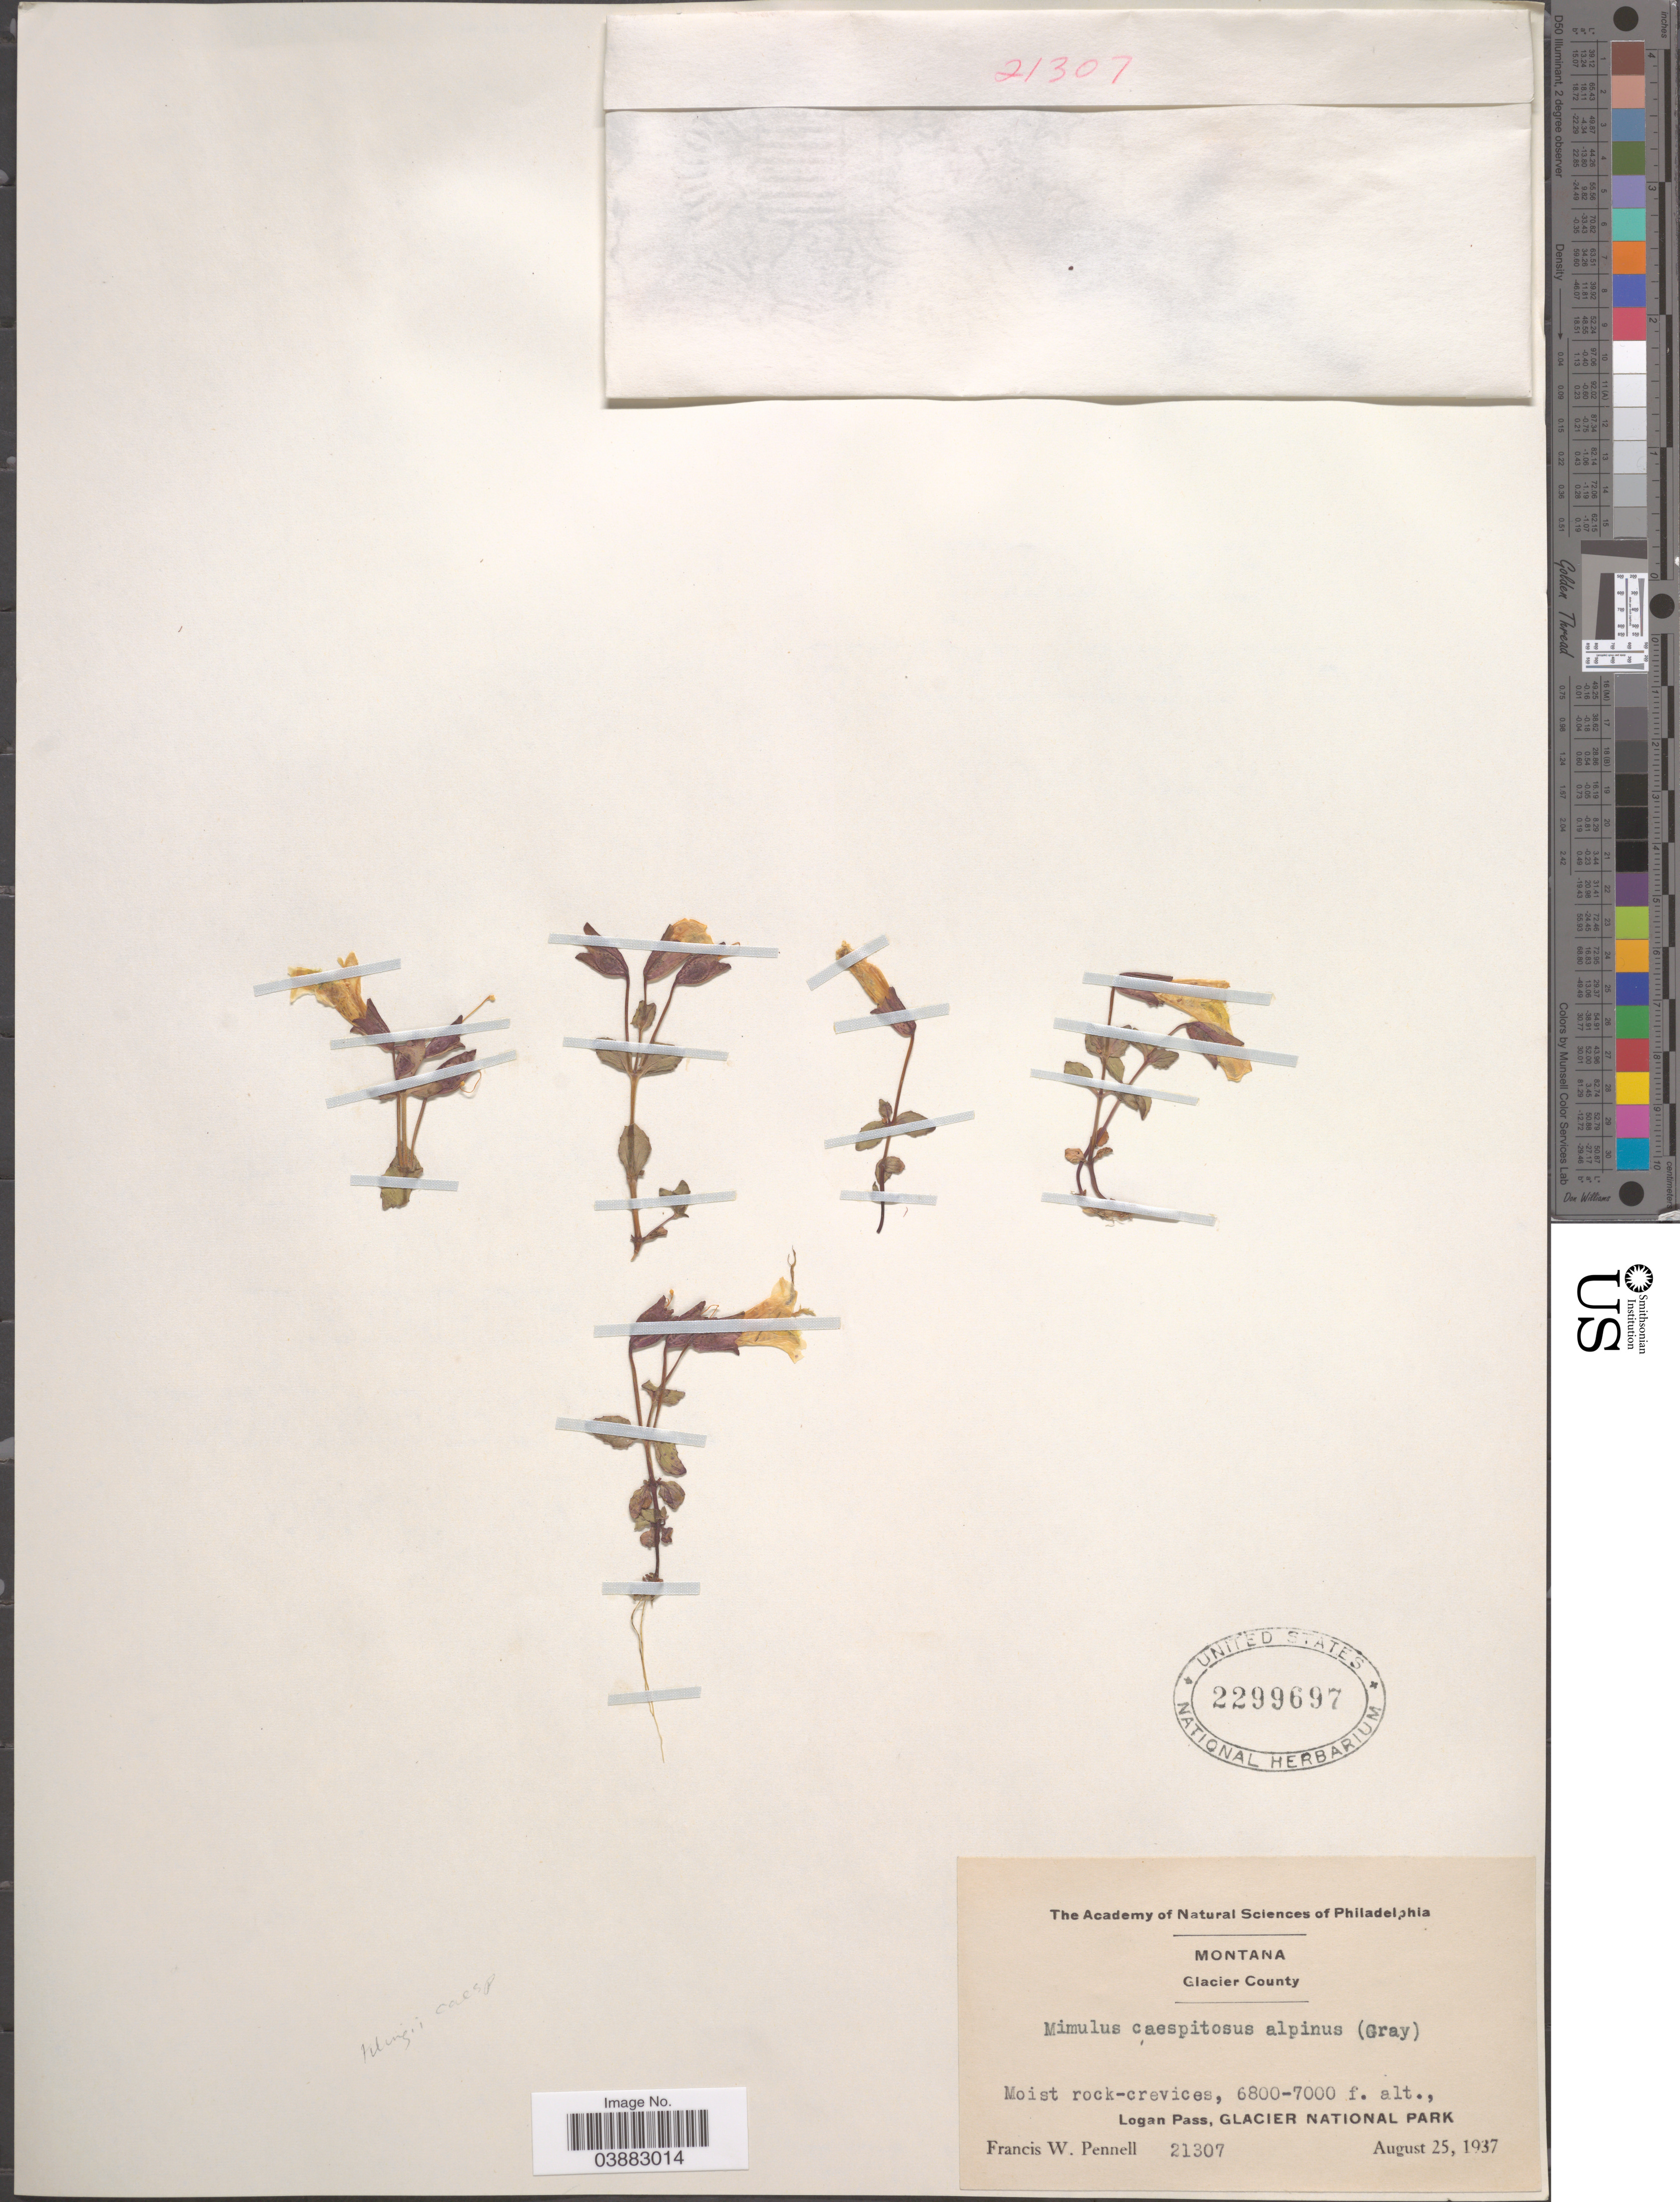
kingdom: Plantae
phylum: Tracheophyta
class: Magnoliopsida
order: Lamiales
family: Phrymaceae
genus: Mimulus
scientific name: Mimulus tilingii var. caespitosus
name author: (Greene) A.L. Grant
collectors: F. W. Pennell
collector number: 21307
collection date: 1937-08-25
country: United States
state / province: Montana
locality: Glacier County. Logan Pass, Glacier National Park.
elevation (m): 2073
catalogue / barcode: US 2299697